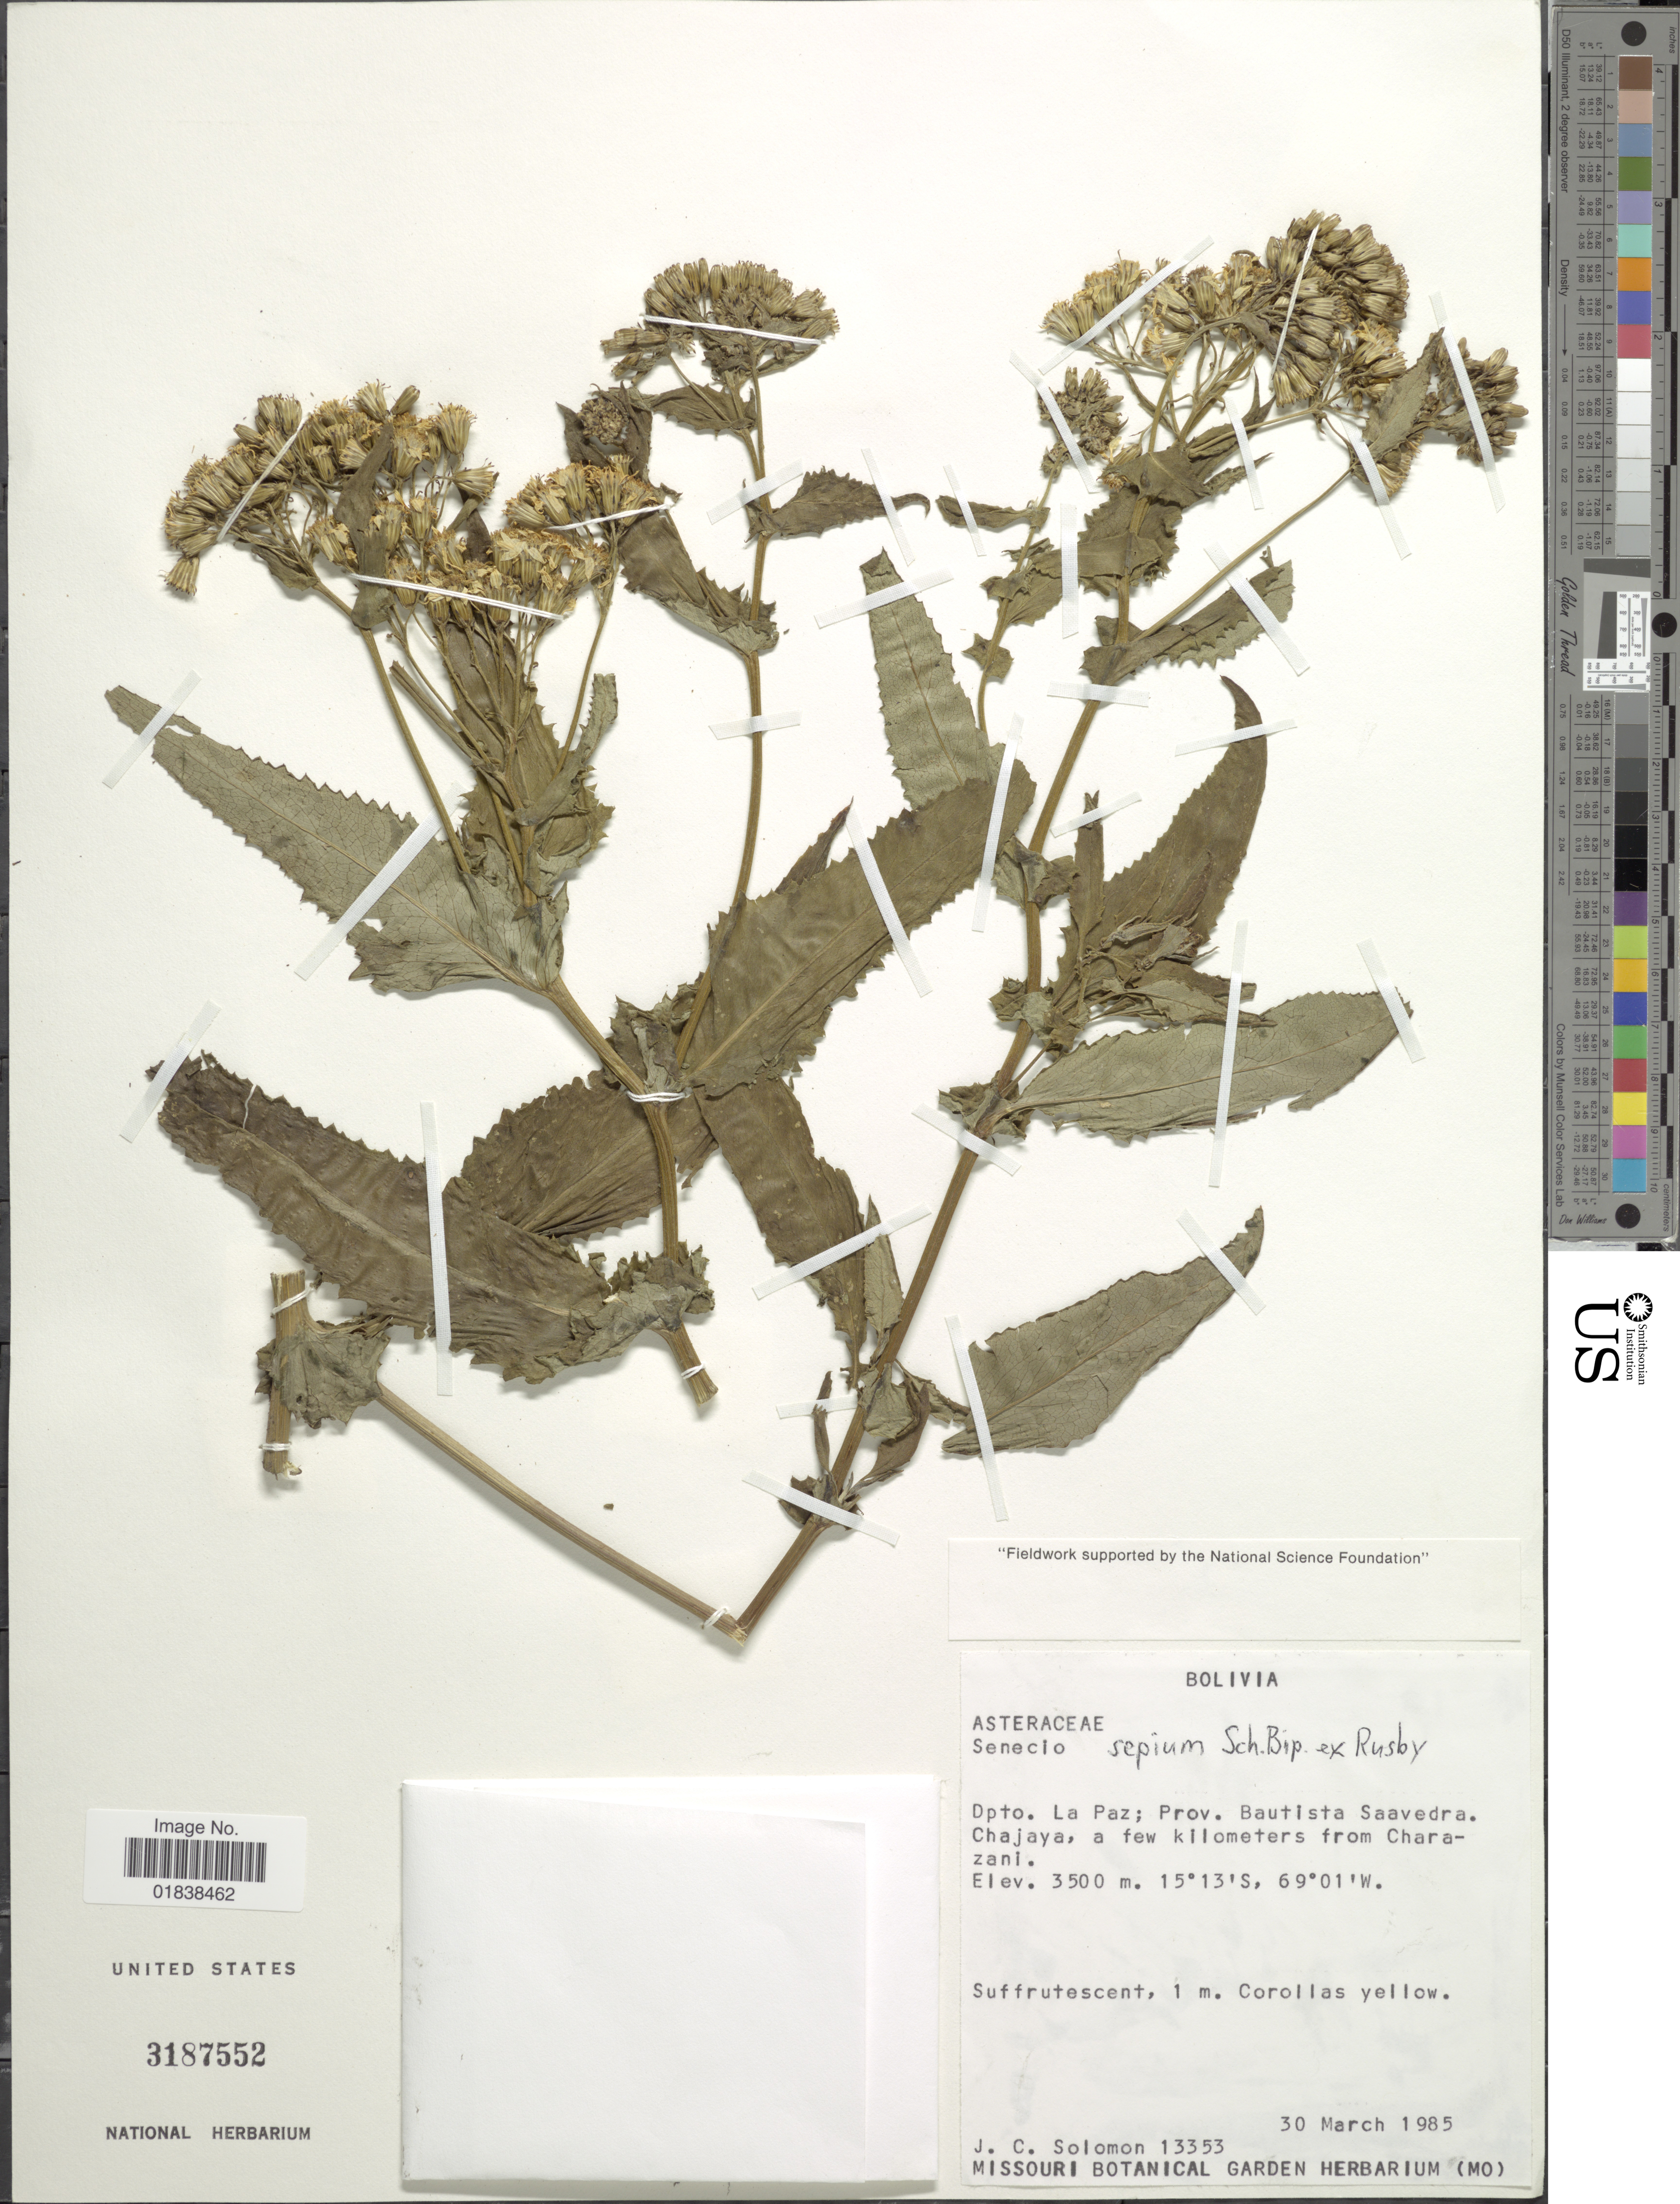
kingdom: Plantae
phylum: Tracheophyta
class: Magnoliopsida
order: Asterales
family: Asteraceae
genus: Senecio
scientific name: Senecio sepium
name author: Sch. Bip. ex Rusby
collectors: J. C. Solomon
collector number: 13353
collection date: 1985-03-30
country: Bolivia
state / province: La Paz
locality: Prov. Bautista Saavedra, Chajaya, a few kilometers from Charazani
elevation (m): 3500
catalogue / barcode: US 3187552